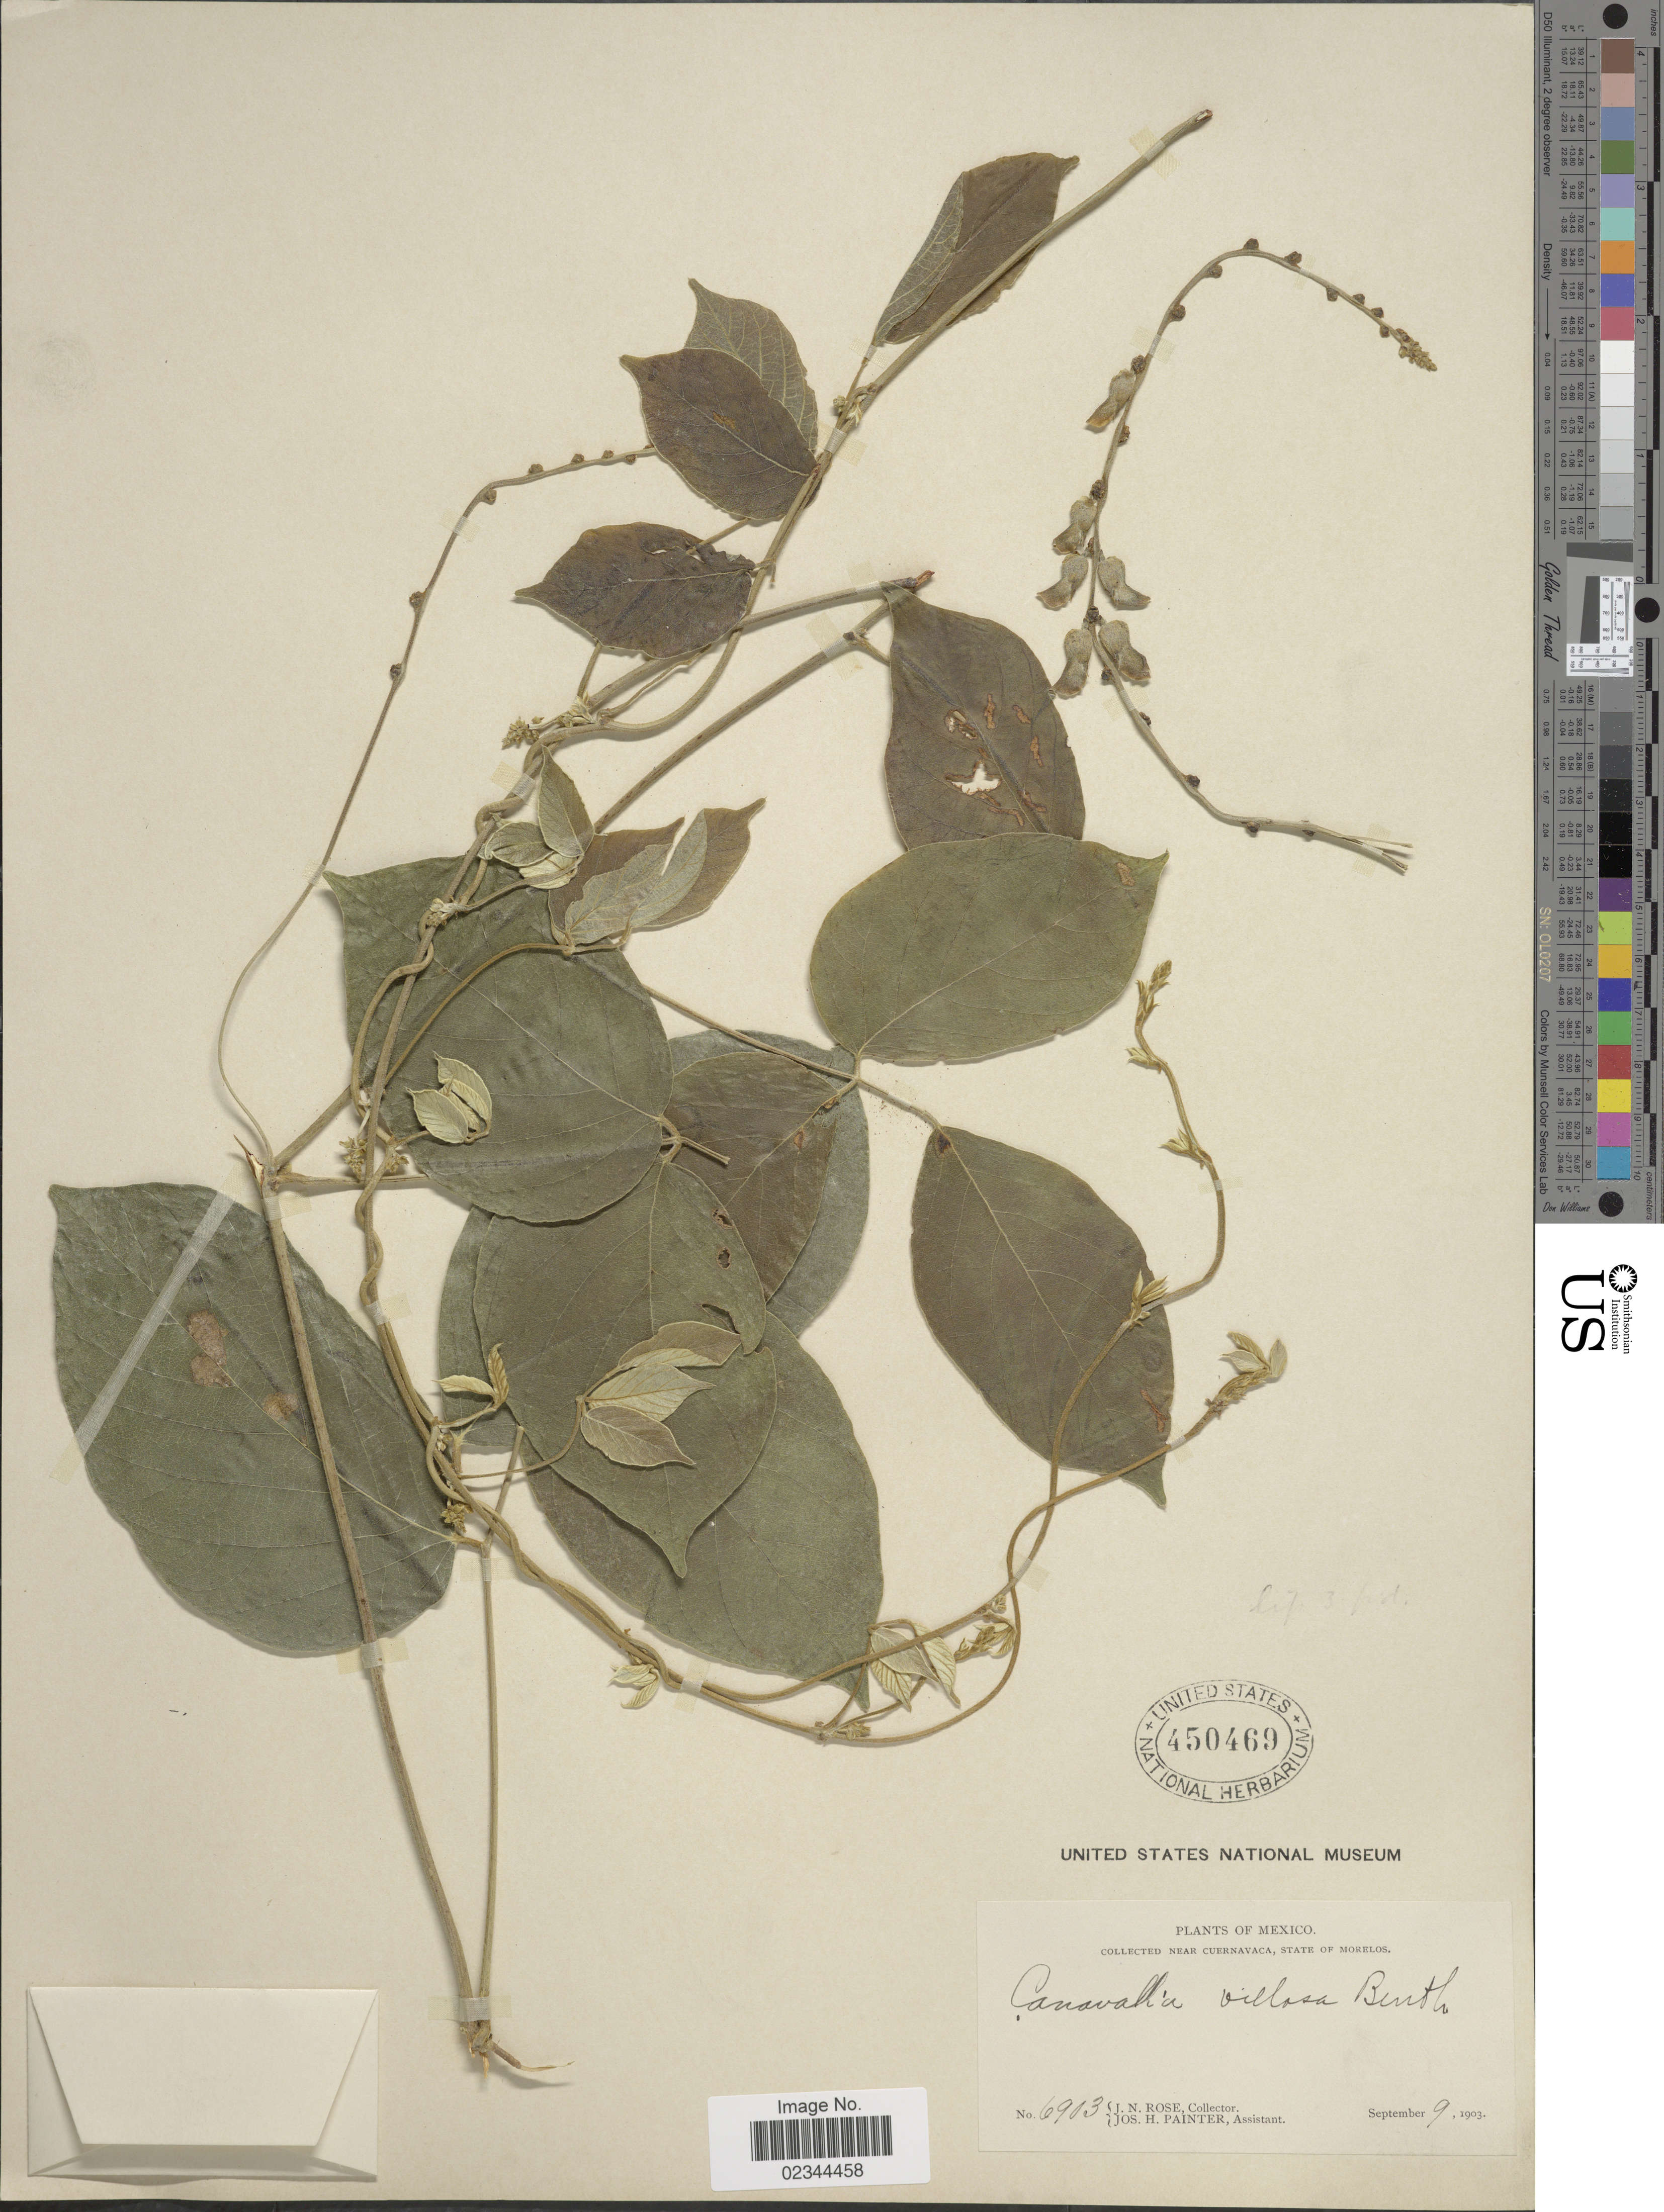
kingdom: Plantae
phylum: Tracheophyta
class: Magnoliopsida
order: Fabales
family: Fabaceae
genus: Canavalia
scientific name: Canavalia villosa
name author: Benth.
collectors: J. N. Rose & J. H. Painter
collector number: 6903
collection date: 1903-09-09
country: Mexico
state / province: Morelos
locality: Near Cuernavaca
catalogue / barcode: US 450469